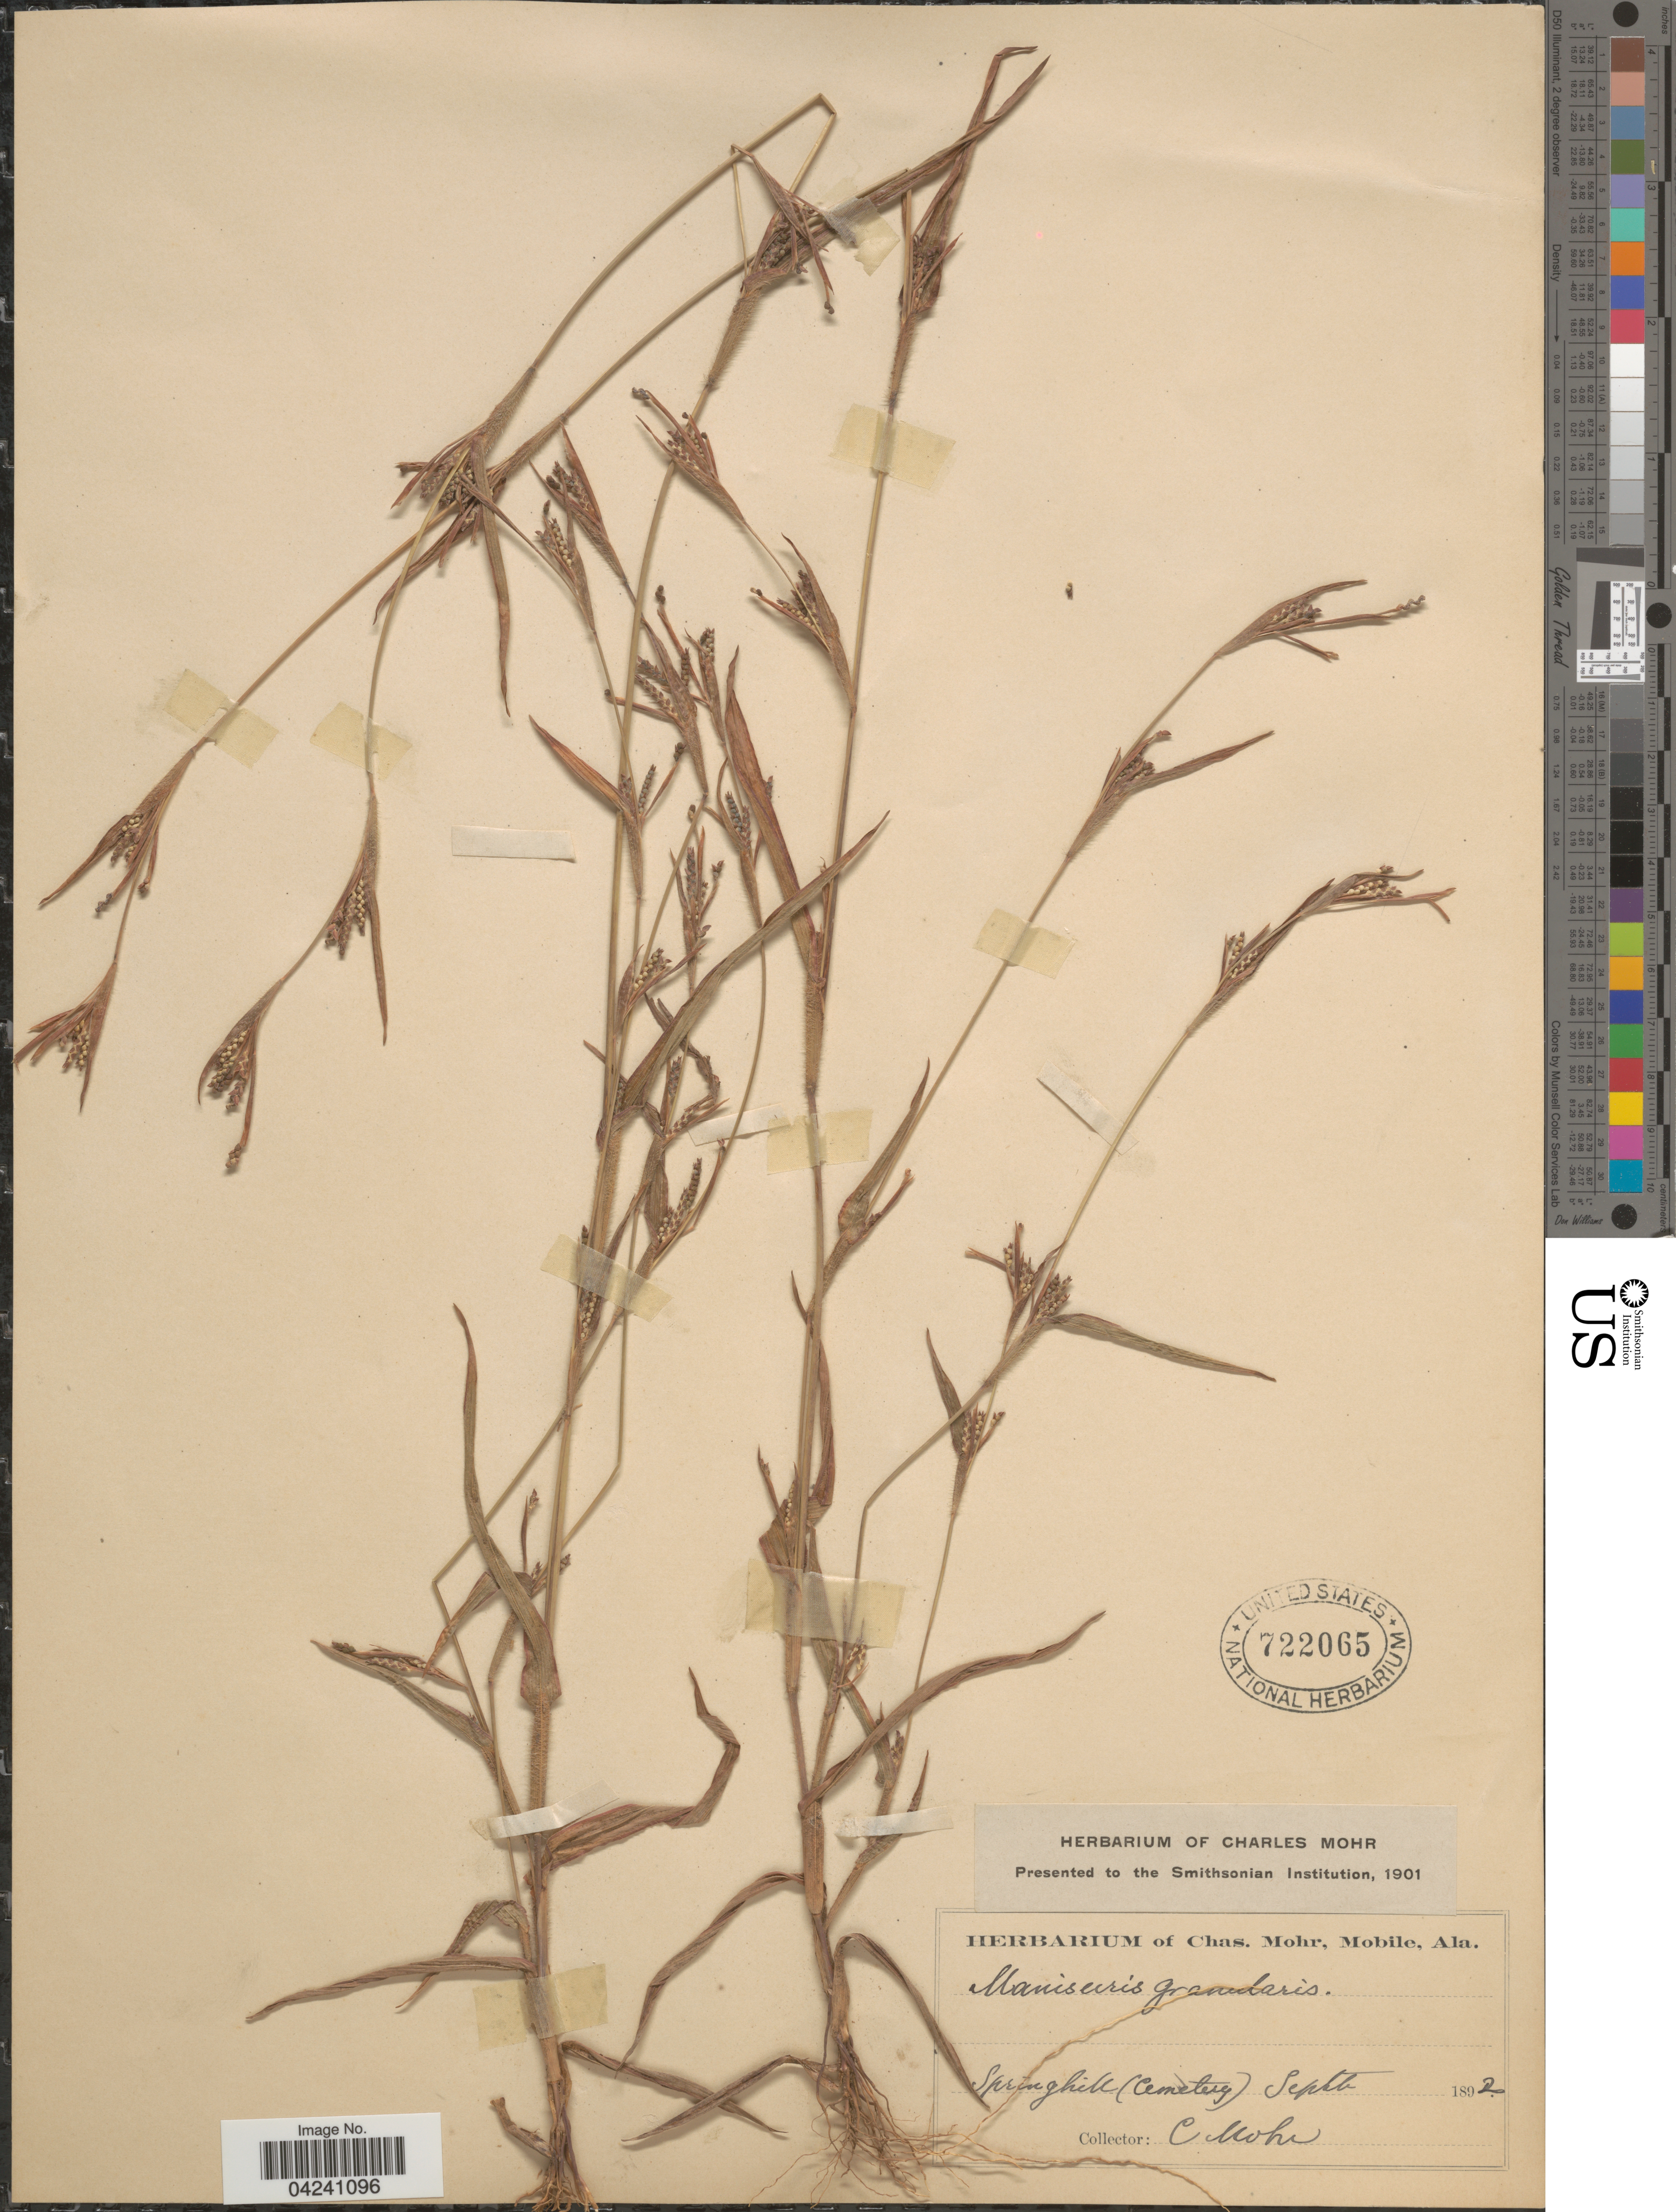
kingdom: Plantae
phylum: Tracheophyta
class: Liliopsida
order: Poales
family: Poaceae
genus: Hackelochloa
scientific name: Hackelochloa granularis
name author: (L.) Kuntze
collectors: Mohr, C. T. (herbarium)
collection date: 1892-09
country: United States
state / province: Alabama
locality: Springhill (Cemetery).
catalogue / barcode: US 722065